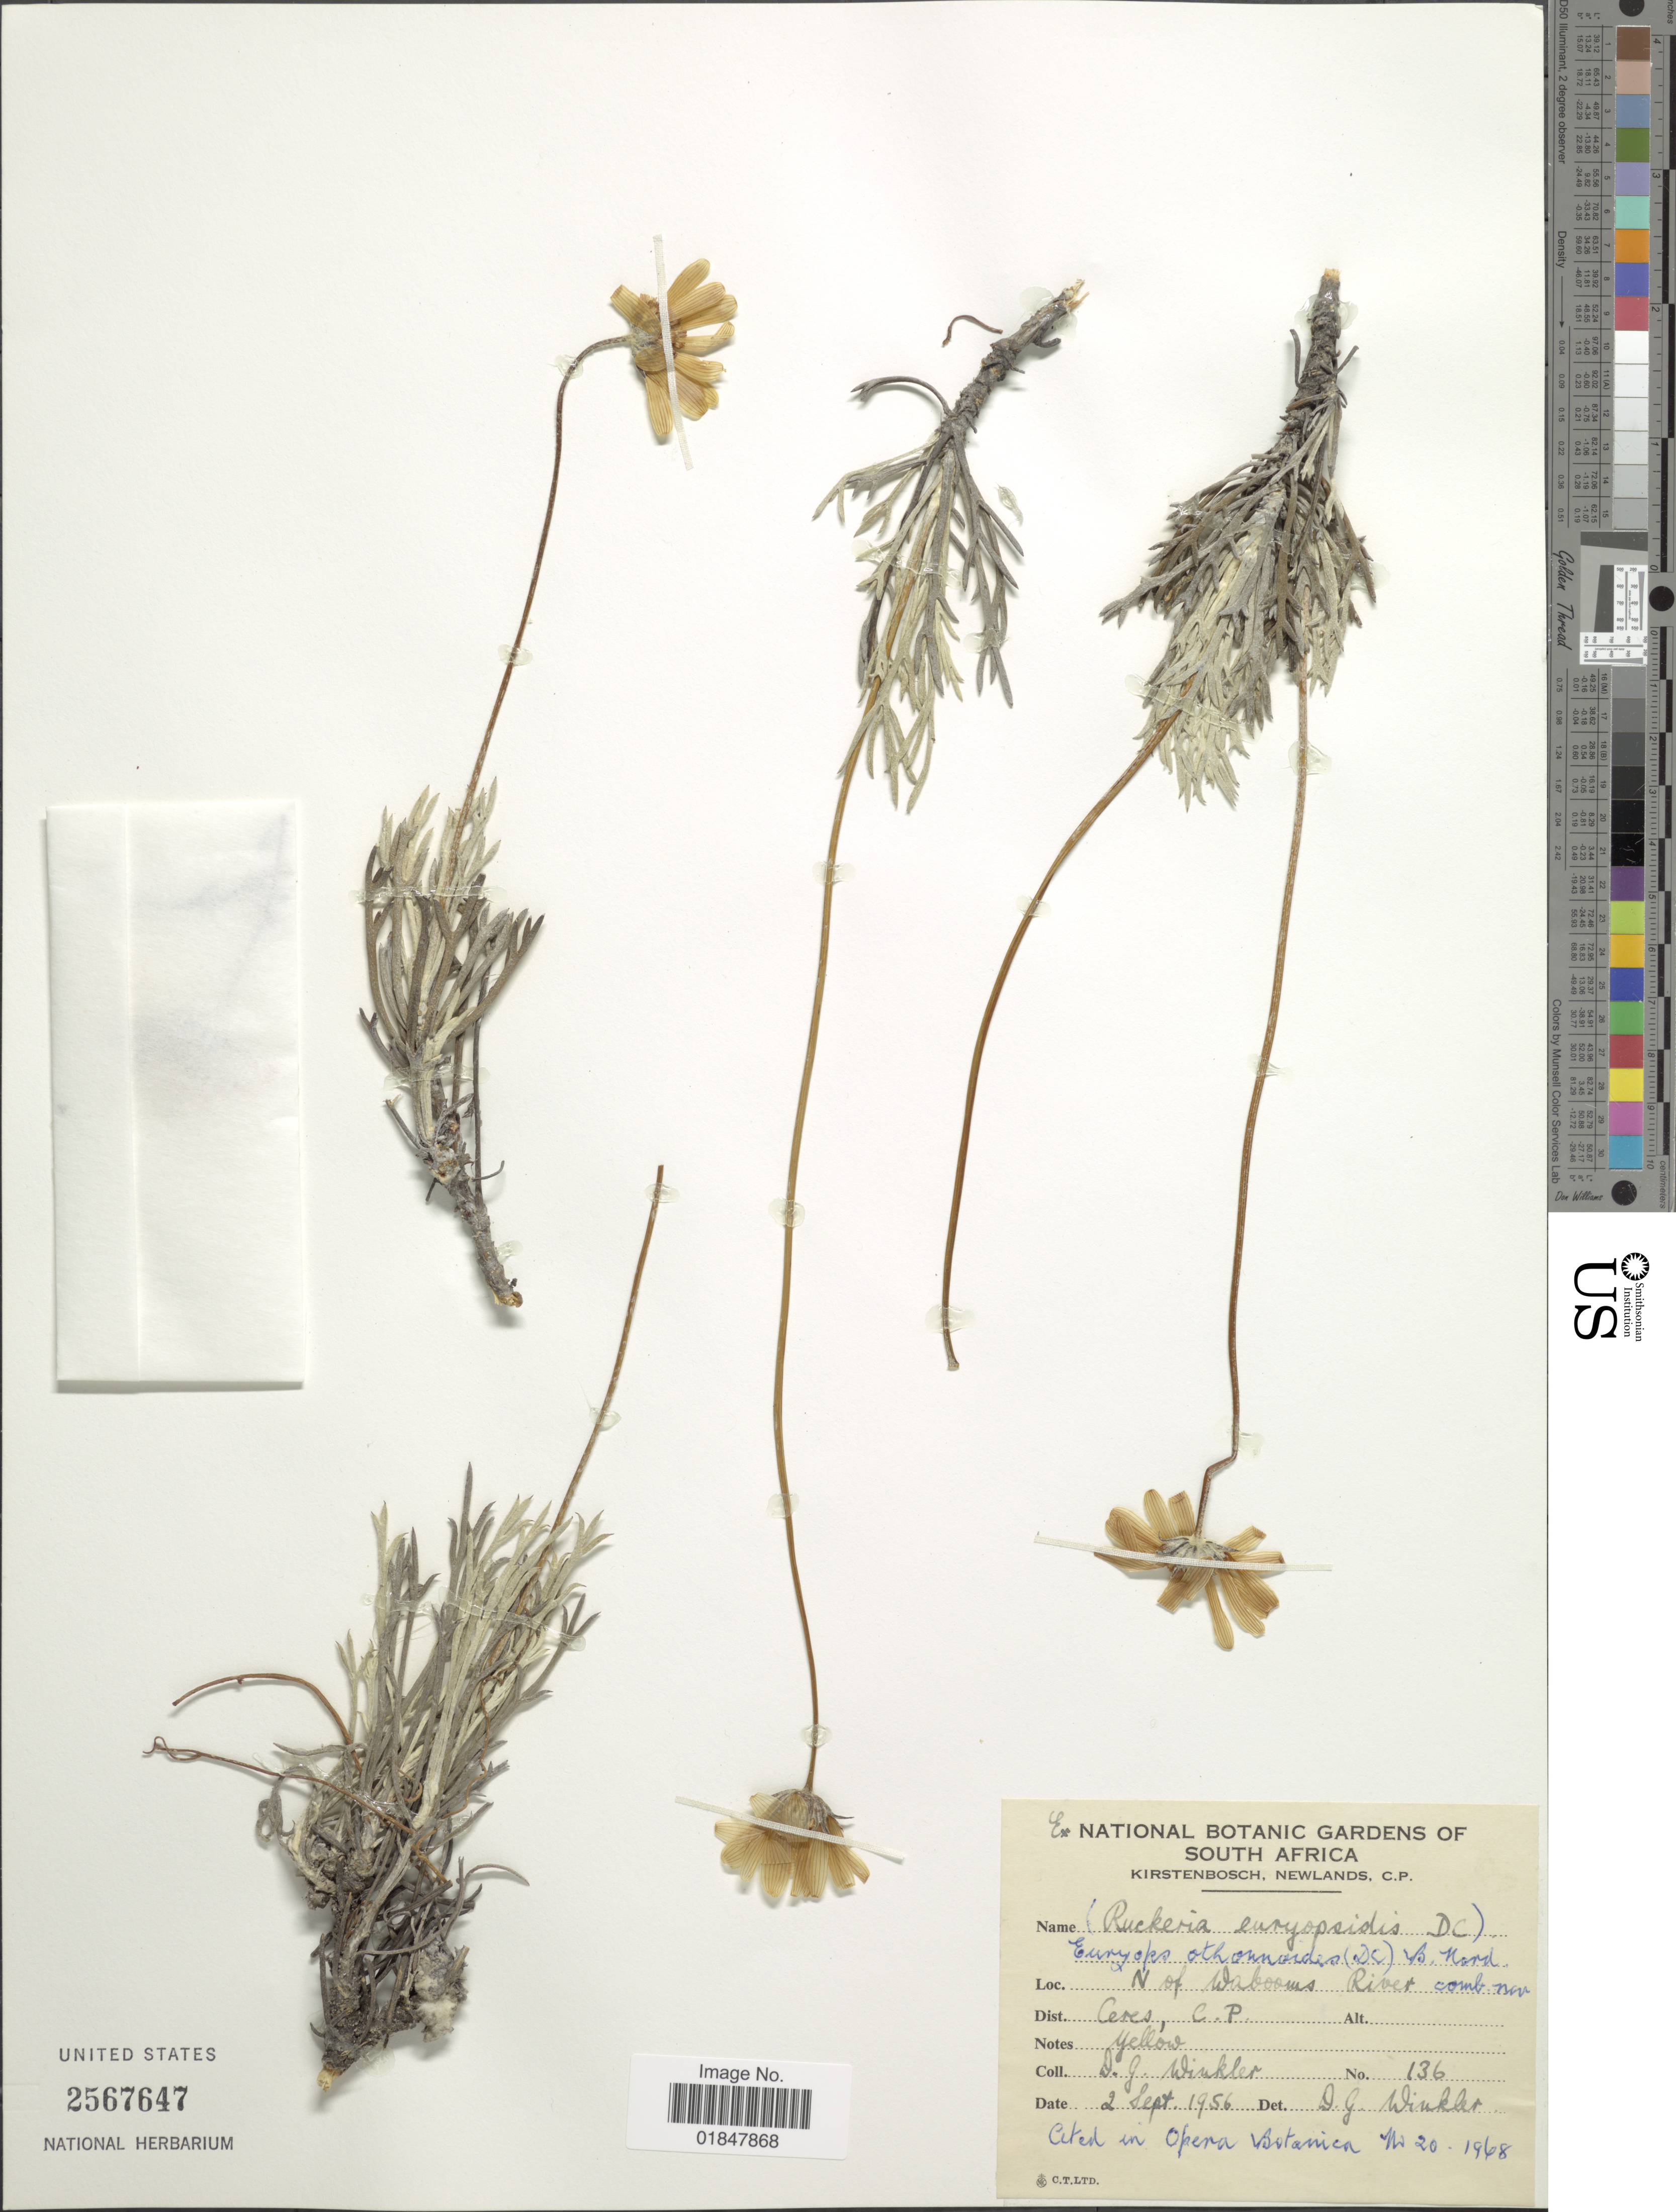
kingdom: Plantae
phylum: Tracheophyta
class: Magnoliopsida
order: Asterales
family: Asteraceae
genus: Euryops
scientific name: Euryops othonnoides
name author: (DC.) B. Nord.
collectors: D. Winkler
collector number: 136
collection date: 1956-09-02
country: South Africa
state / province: Western Cape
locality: N of Wabooms River, Ceres, C.P.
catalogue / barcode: US 2567647